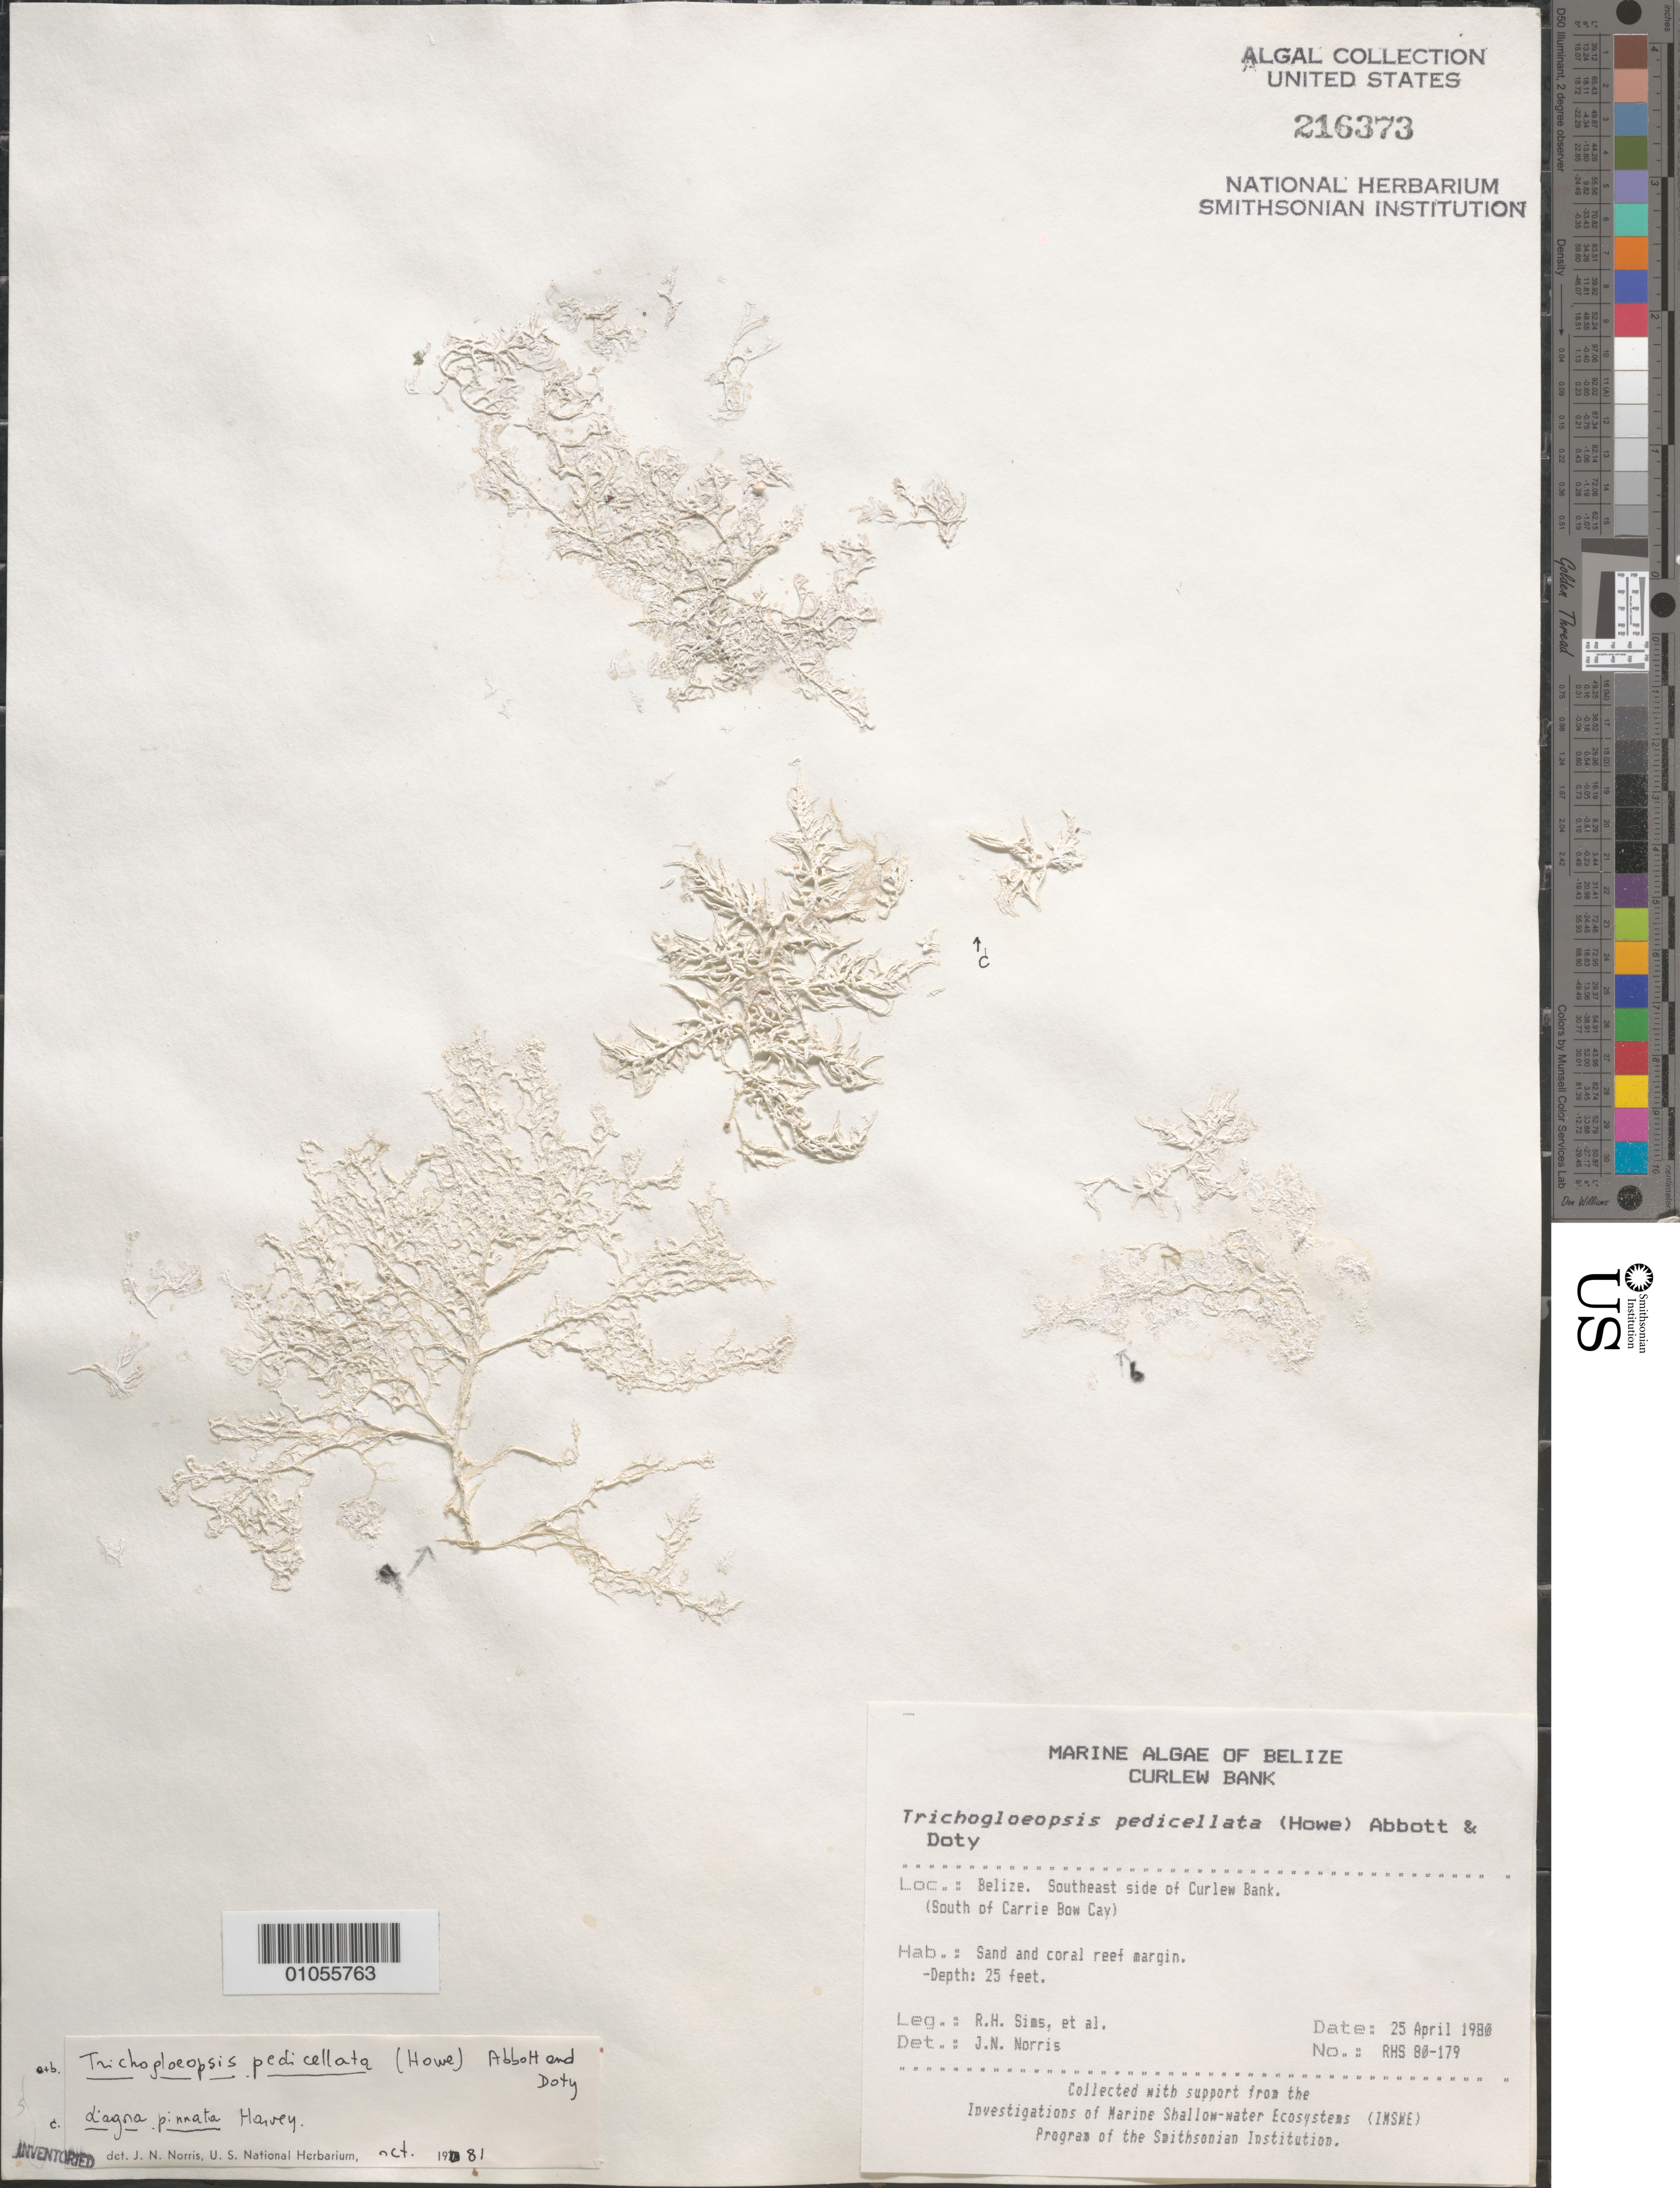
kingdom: Plantae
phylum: Rhodophyta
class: Florideophyceae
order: Nemaliales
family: Liagoraceae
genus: Trichogloeopsis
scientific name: Trichogloeopsis pedicellata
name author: (M. Howe in Britton & Millsp.) I.A. Abbott & Doty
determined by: Norris, James N.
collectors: R. H. Sims & et al.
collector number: RHS 80-179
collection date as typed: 25 Apr 1980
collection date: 1980-04-25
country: Belize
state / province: Stann Creek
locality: Curlew Bank, south of Carrie Bow Cay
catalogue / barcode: US 216373